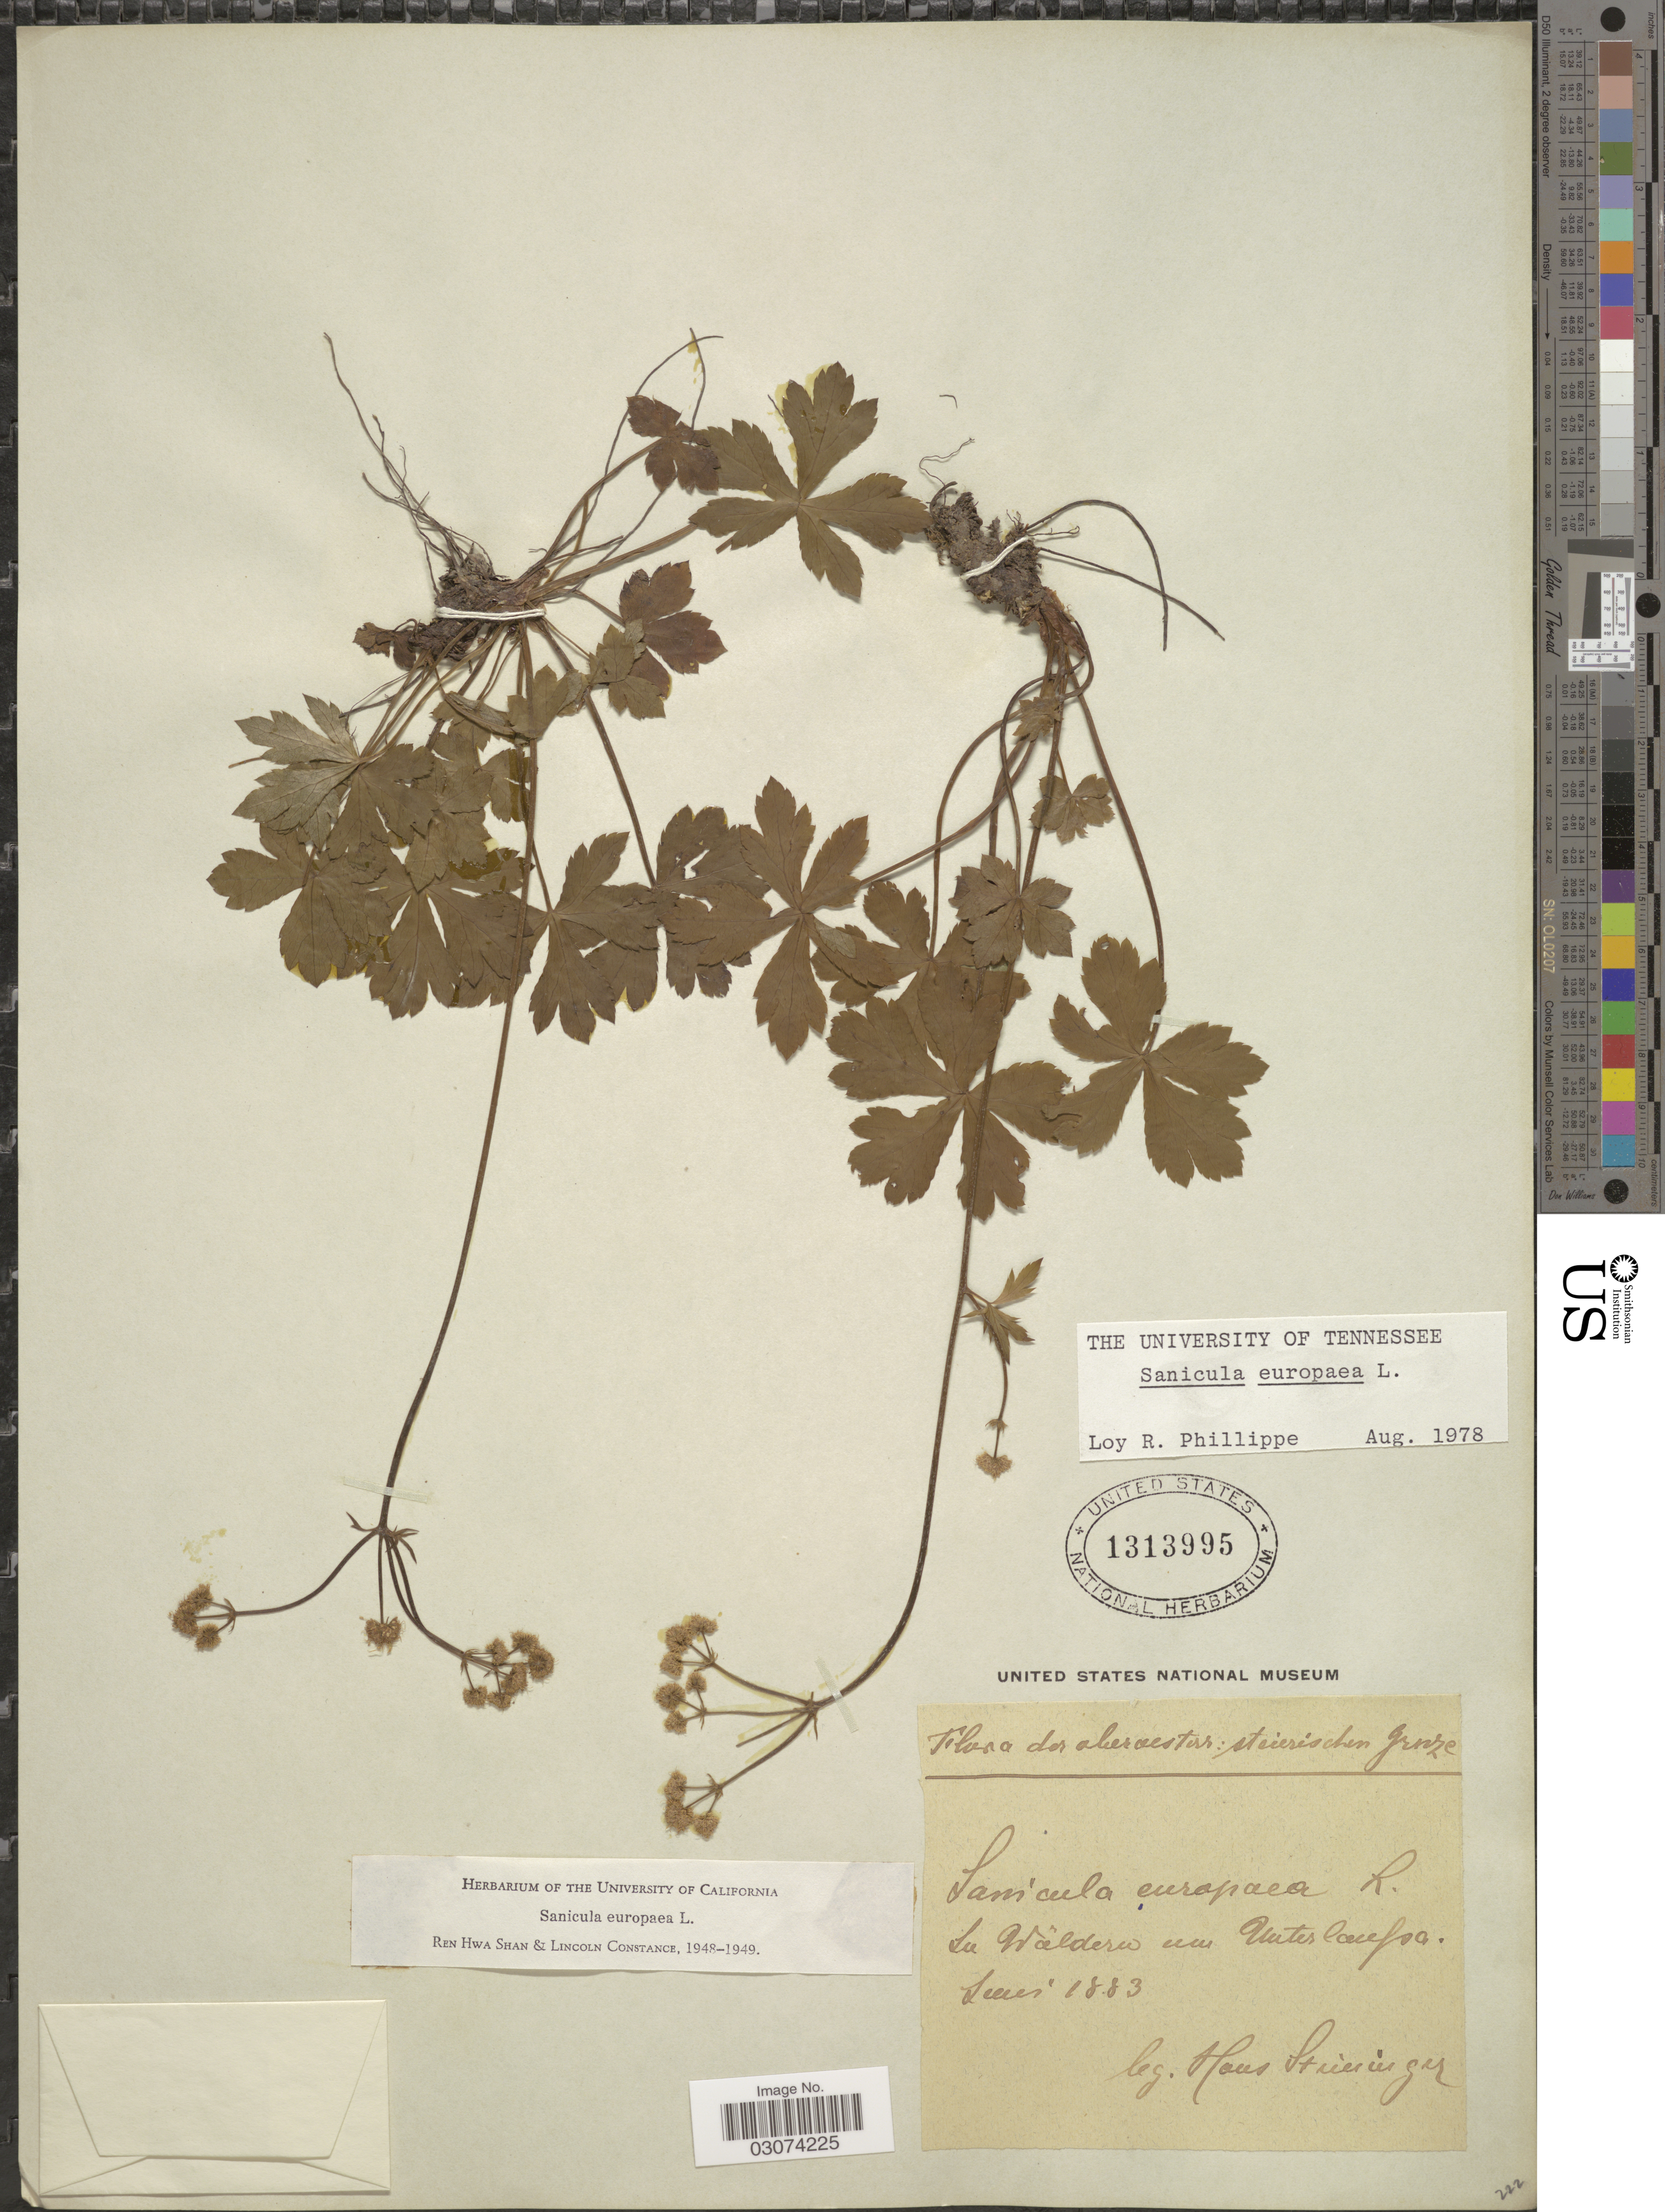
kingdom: Plantae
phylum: Tracheophyta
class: Magnoliopsida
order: Apiales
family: Apiaceae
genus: Sanicula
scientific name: Sanicula europaea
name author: L.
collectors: H. Steininger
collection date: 1883-06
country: Austria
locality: La Wäldern um Unterlaussa.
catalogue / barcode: US 1313995